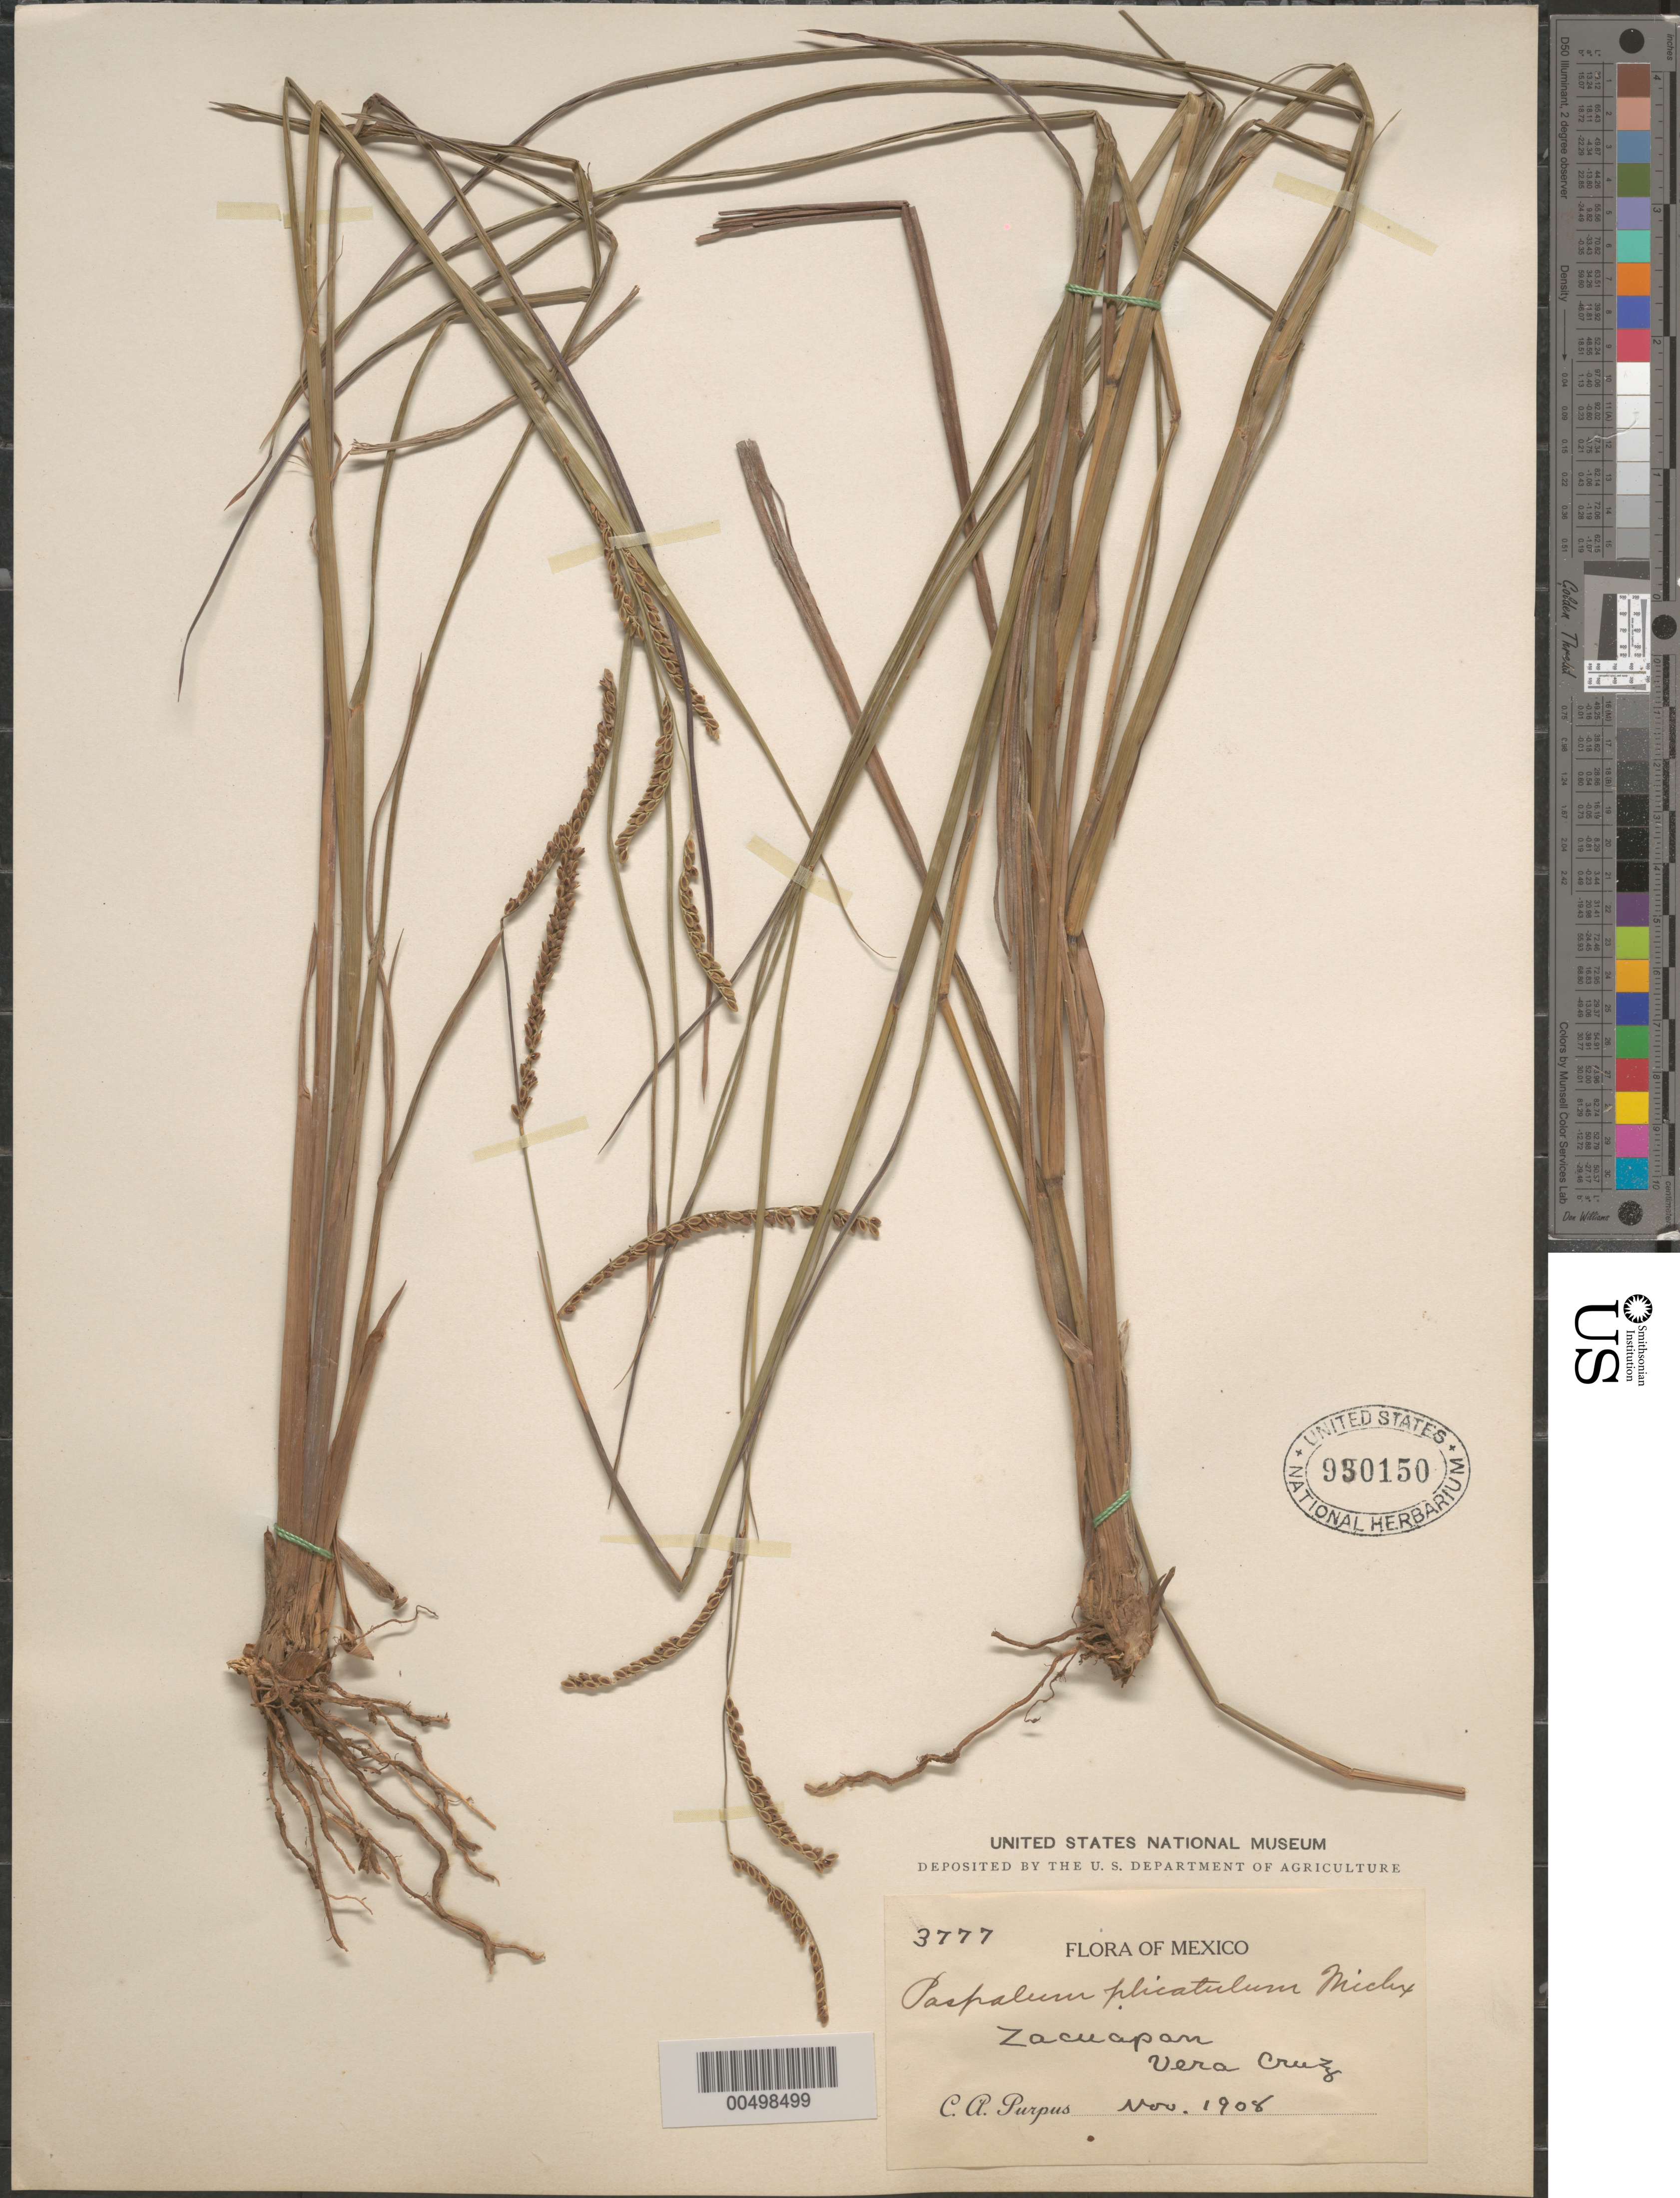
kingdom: Plantae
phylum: Tracheophyta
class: Liliopsida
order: Poales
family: Poaceae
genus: Paspalum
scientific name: Paspalum plicatulum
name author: Michx.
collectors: C. A. Purpus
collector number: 3777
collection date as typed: Nov 1908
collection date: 1908-11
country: Mexico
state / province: Veracruz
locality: Zacuapan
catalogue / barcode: US 950150